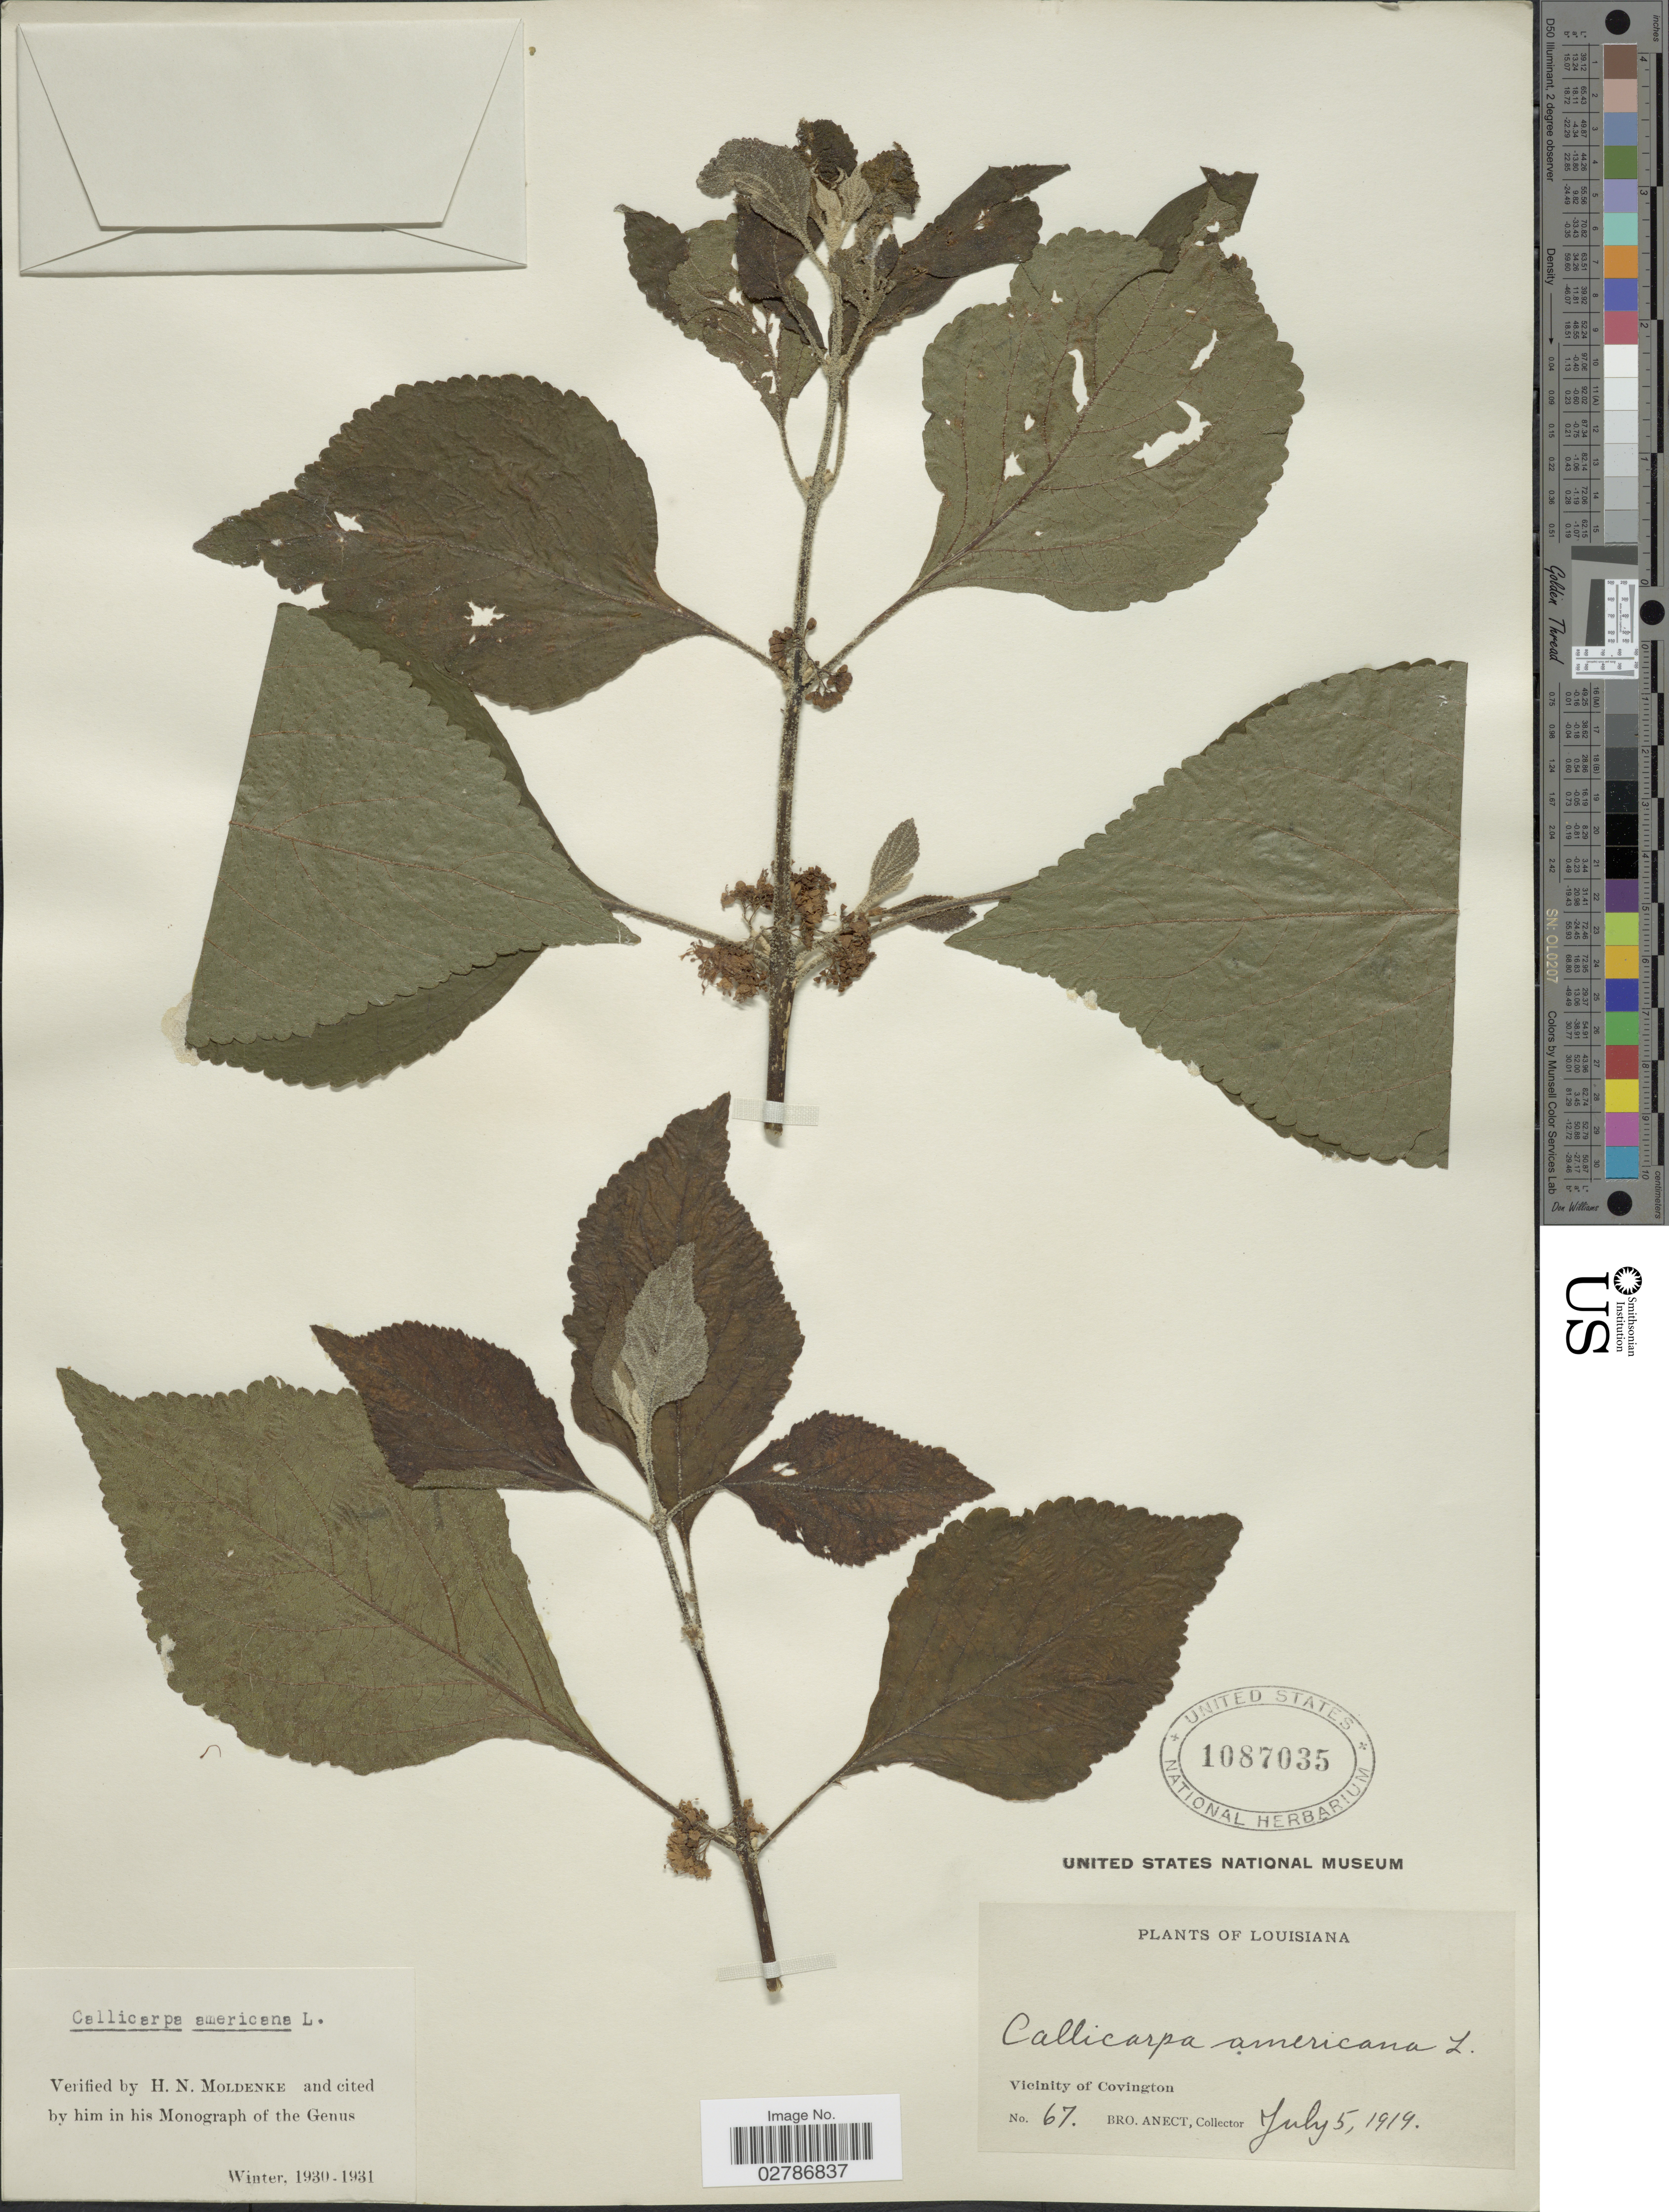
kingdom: Plantae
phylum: Tracheophyta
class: Magnoliopsida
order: Lamiales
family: Lamiaceae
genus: Callicarpa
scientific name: Callicarpa americana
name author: L.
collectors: B. Anect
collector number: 67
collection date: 1919-07-05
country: United States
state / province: Louisiana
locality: Vicinity of Covington.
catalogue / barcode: US 1087035